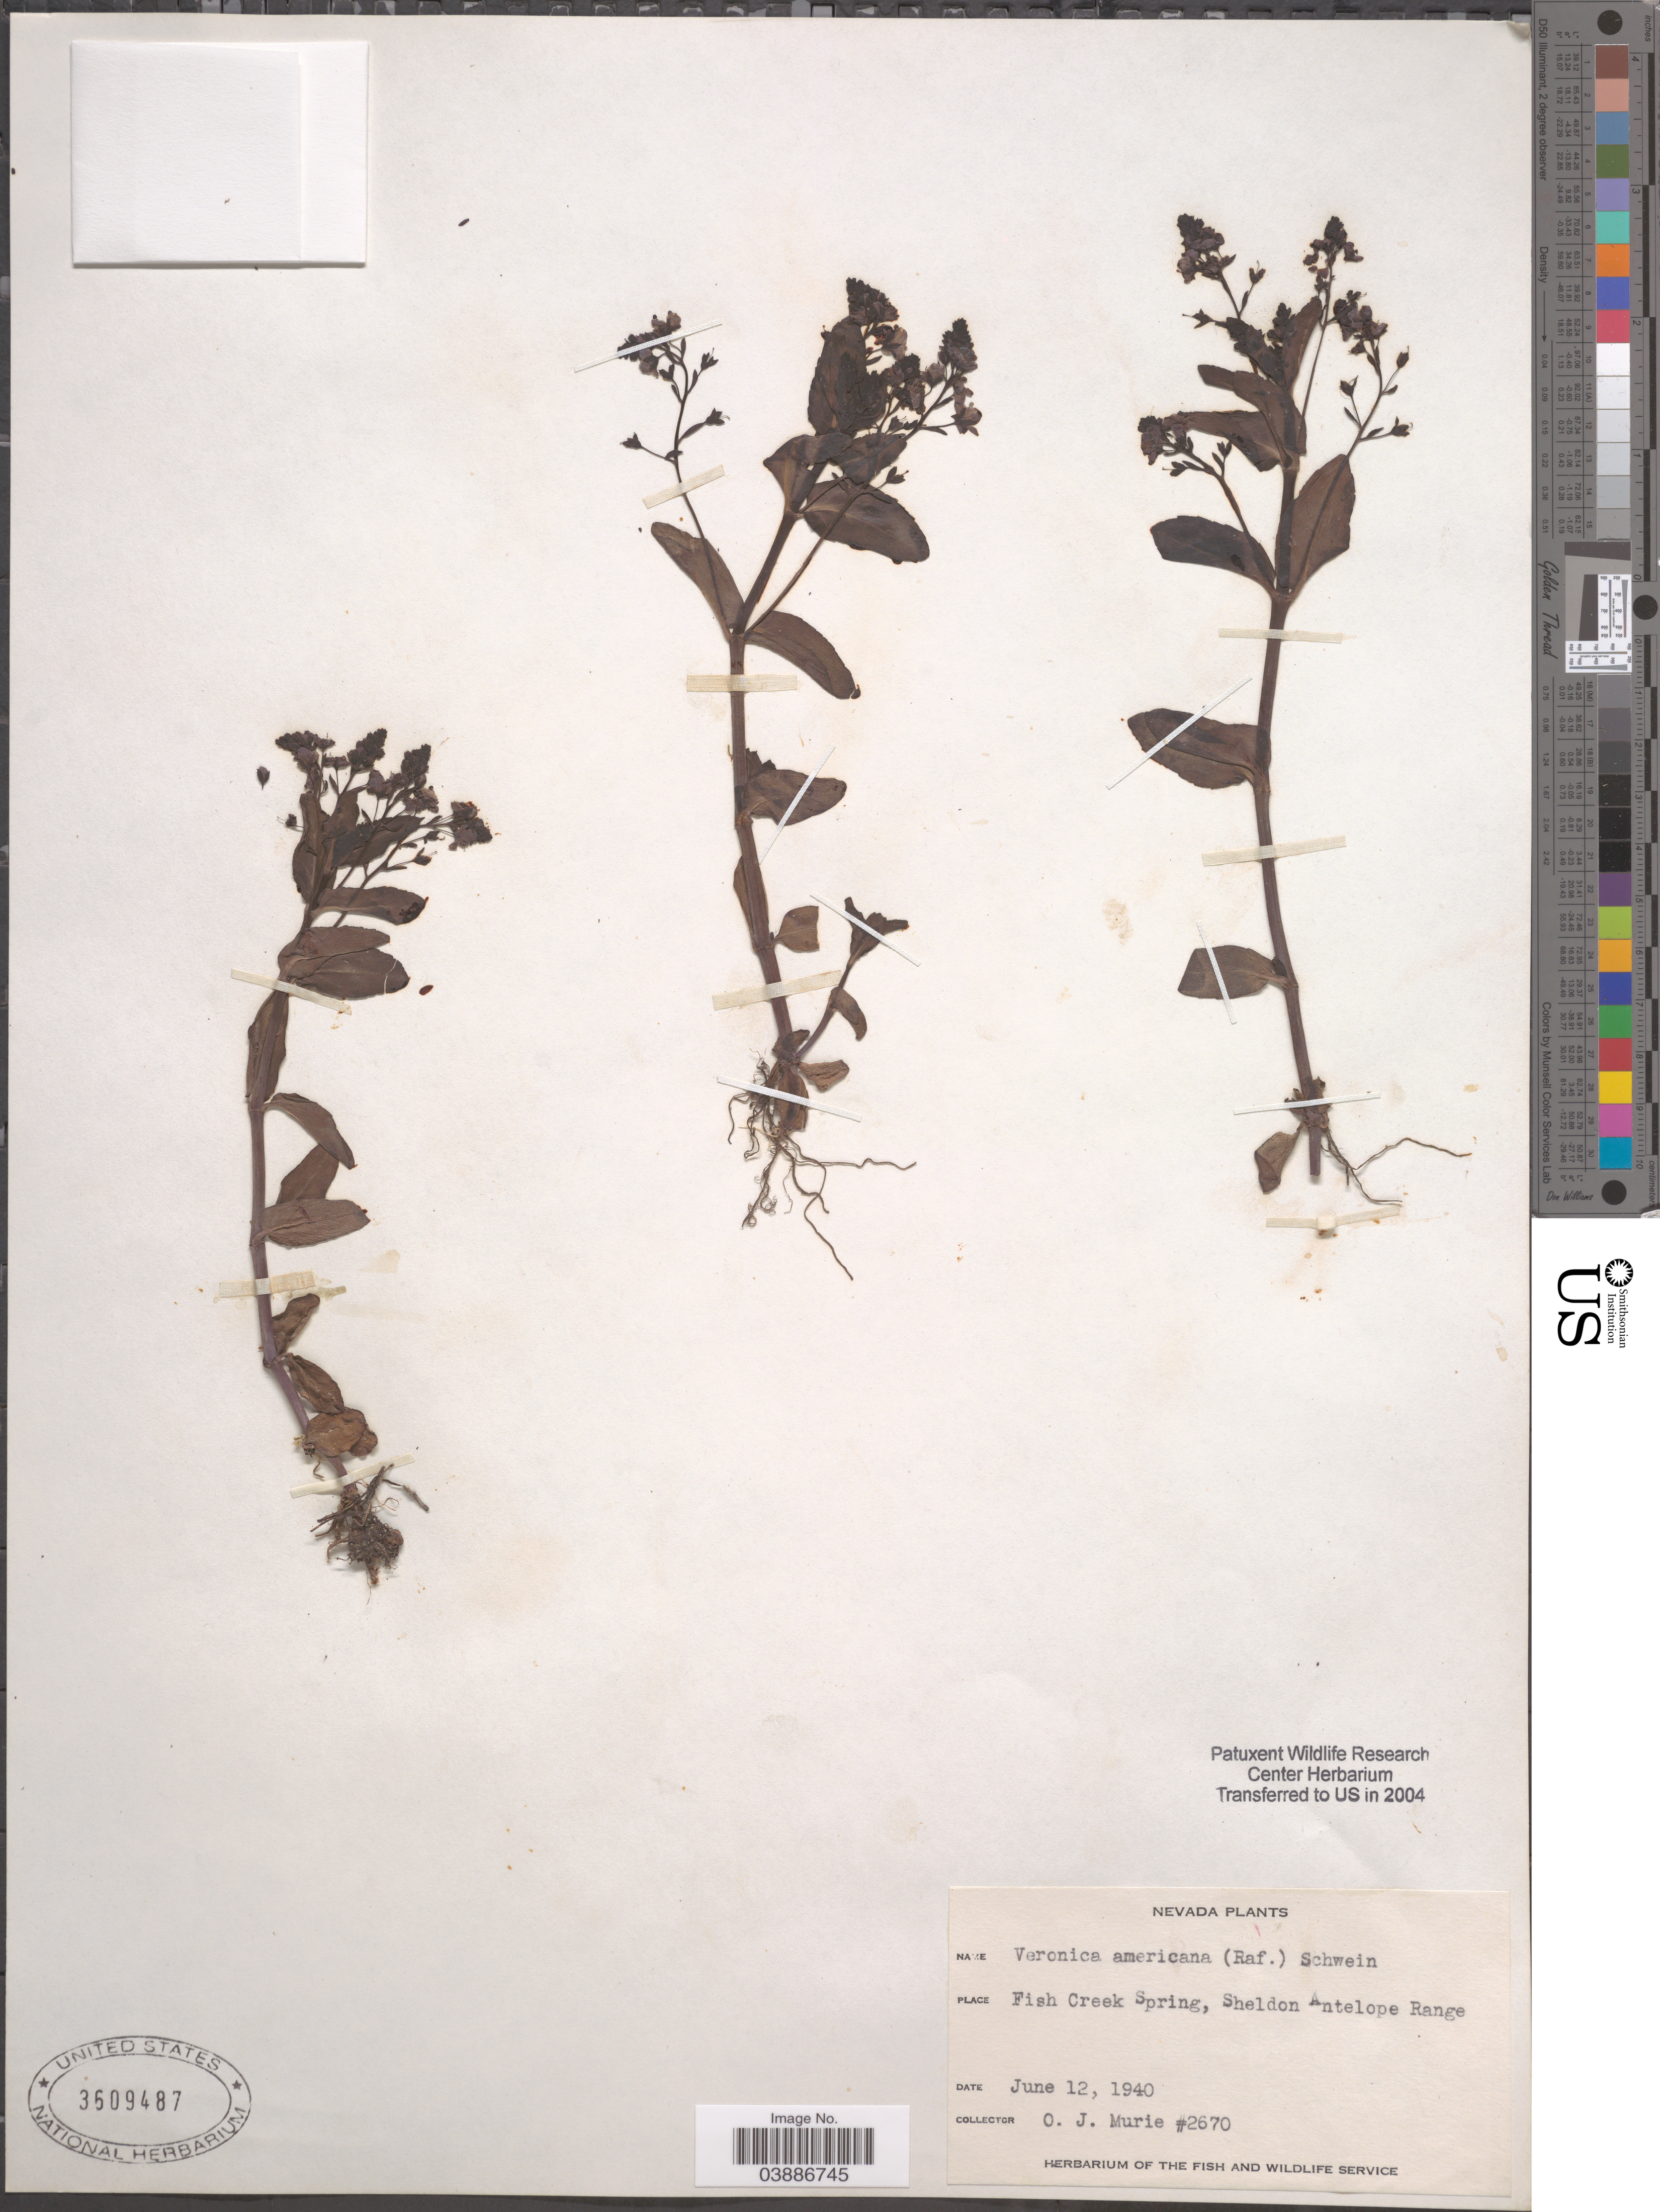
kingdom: Plantae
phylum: Tracheophyta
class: Magnoliopsida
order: Lamiales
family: Plantaginaceae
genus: Veronica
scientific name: Veronica americana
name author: Schwein. ex Benth.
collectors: O. Murie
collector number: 2670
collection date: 1940-06-12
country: United States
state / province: Nevada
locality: Fish Creek Spring, Sheldon Antelope Range.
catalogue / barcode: US 3609487